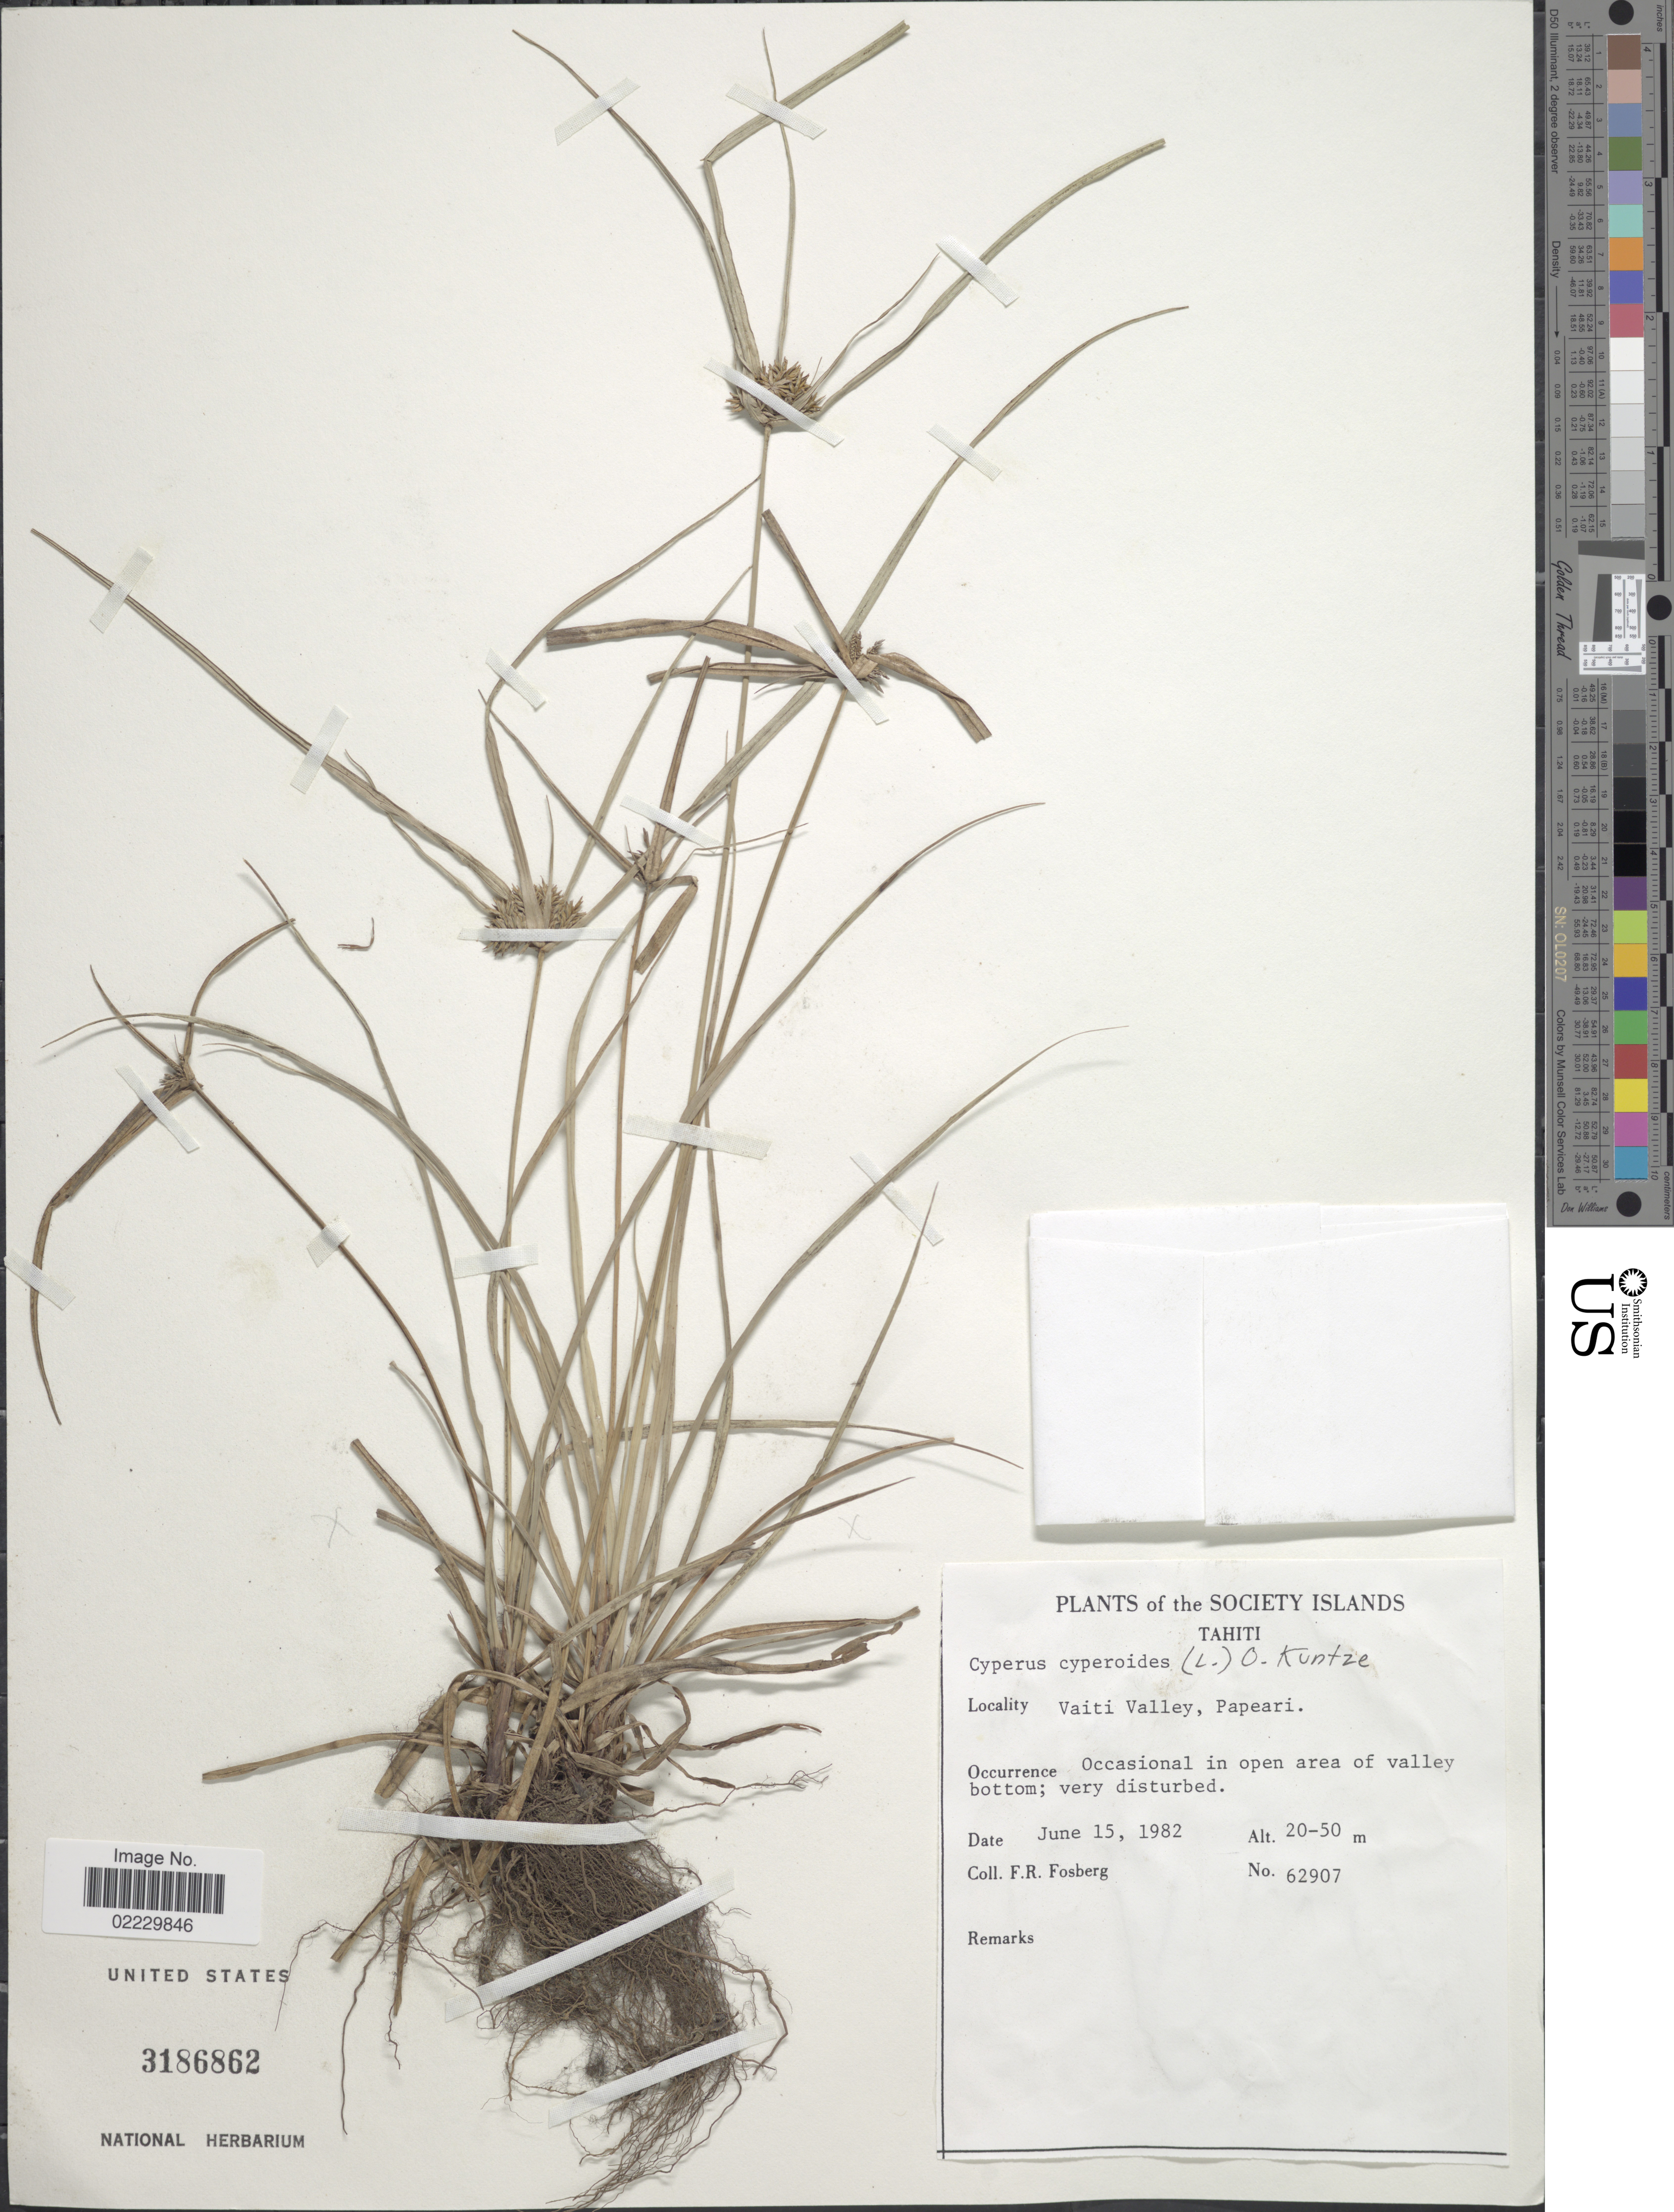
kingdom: Plantae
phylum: Tracheophyta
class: Liliopsida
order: Poales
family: Cyperaceae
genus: Cyperus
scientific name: Cyperus cyperoides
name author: (L.) Kuntze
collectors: F. R. Fosberg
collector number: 62907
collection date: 1982-06-15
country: French Polynesia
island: Tahiti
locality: Society Islands, Tahiti, Vaiti Valley, Papeari.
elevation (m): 20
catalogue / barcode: US 3186862